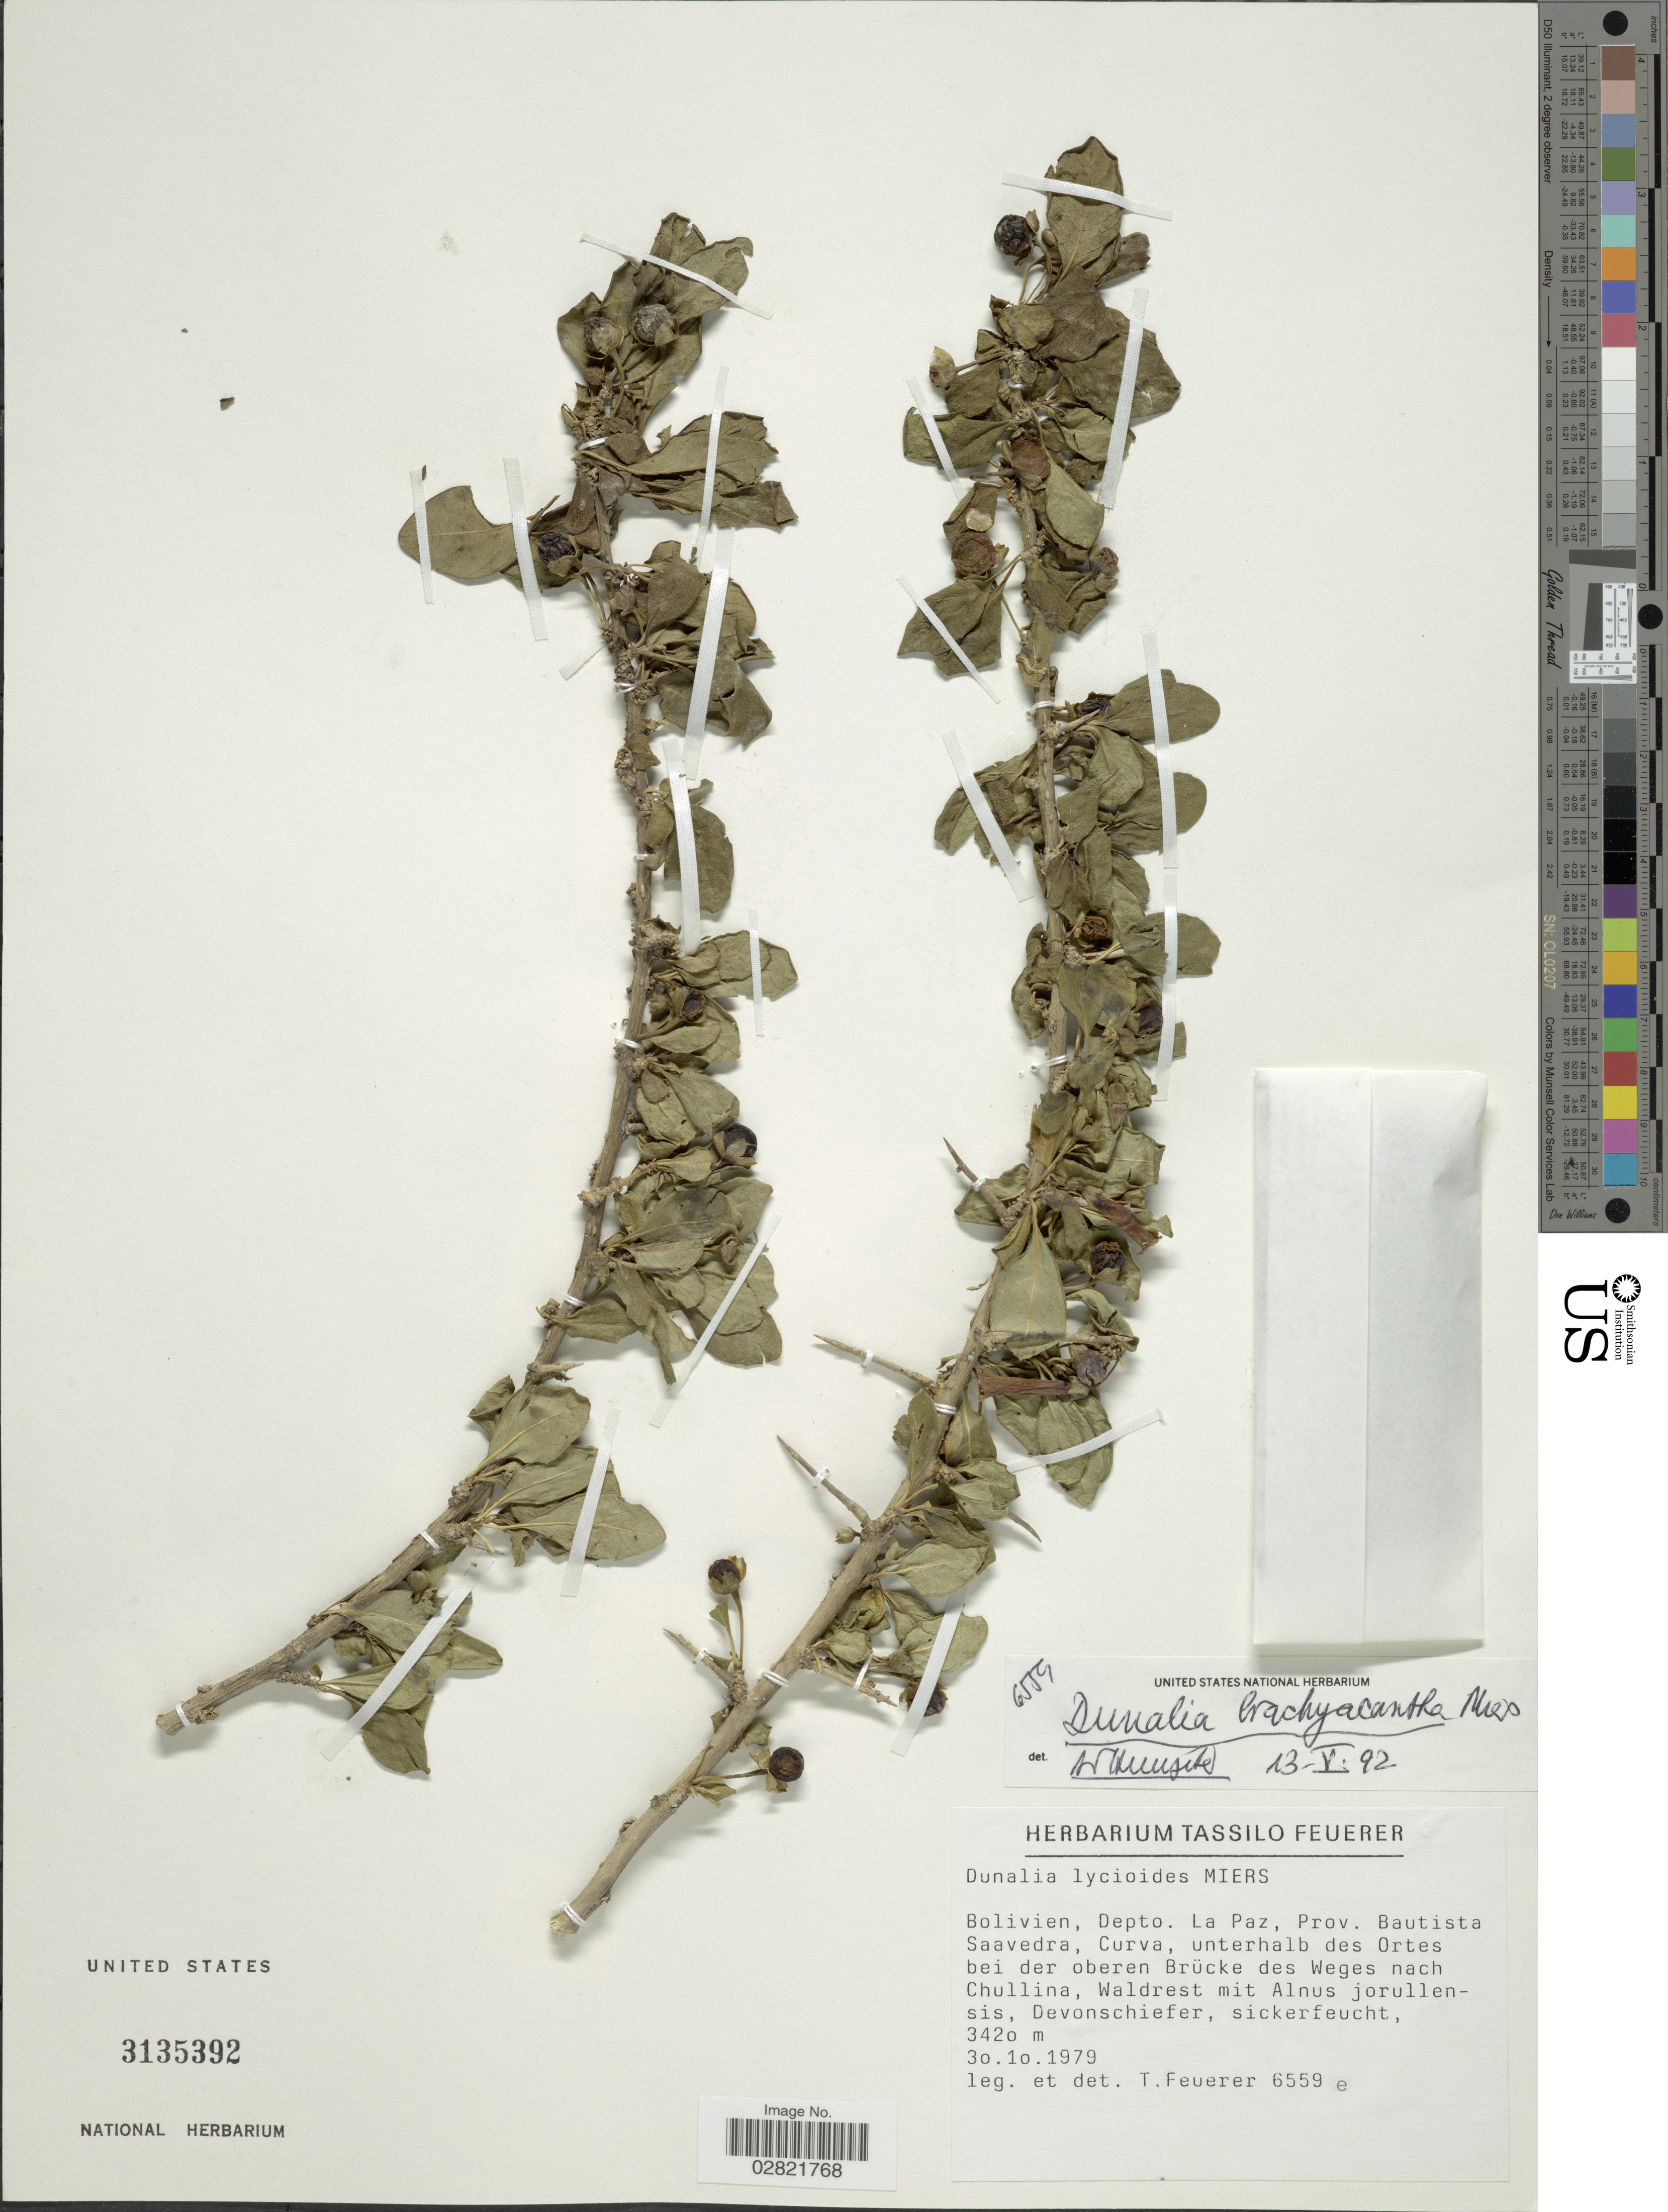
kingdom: Plantae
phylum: Tracheophyta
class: Magnoliopsida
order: Solanales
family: Solanaceae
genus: Dunalia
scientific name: Dunalia brachyacantha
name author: Miers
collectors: T. Feuerer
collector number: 6559e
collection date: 1979-10-30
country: Bolivia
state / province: La Paz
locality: Bolivien, Depto. La Paz, Prov. Bautista Saavedra, Curva, unterhalb des Ortes bei der oberen Brücke des Weges nach Chullina, Waldrest mit Alnus jorullensis, Devonschiefer, sickerfeucht.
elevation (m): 3420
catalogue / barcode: US 3133592